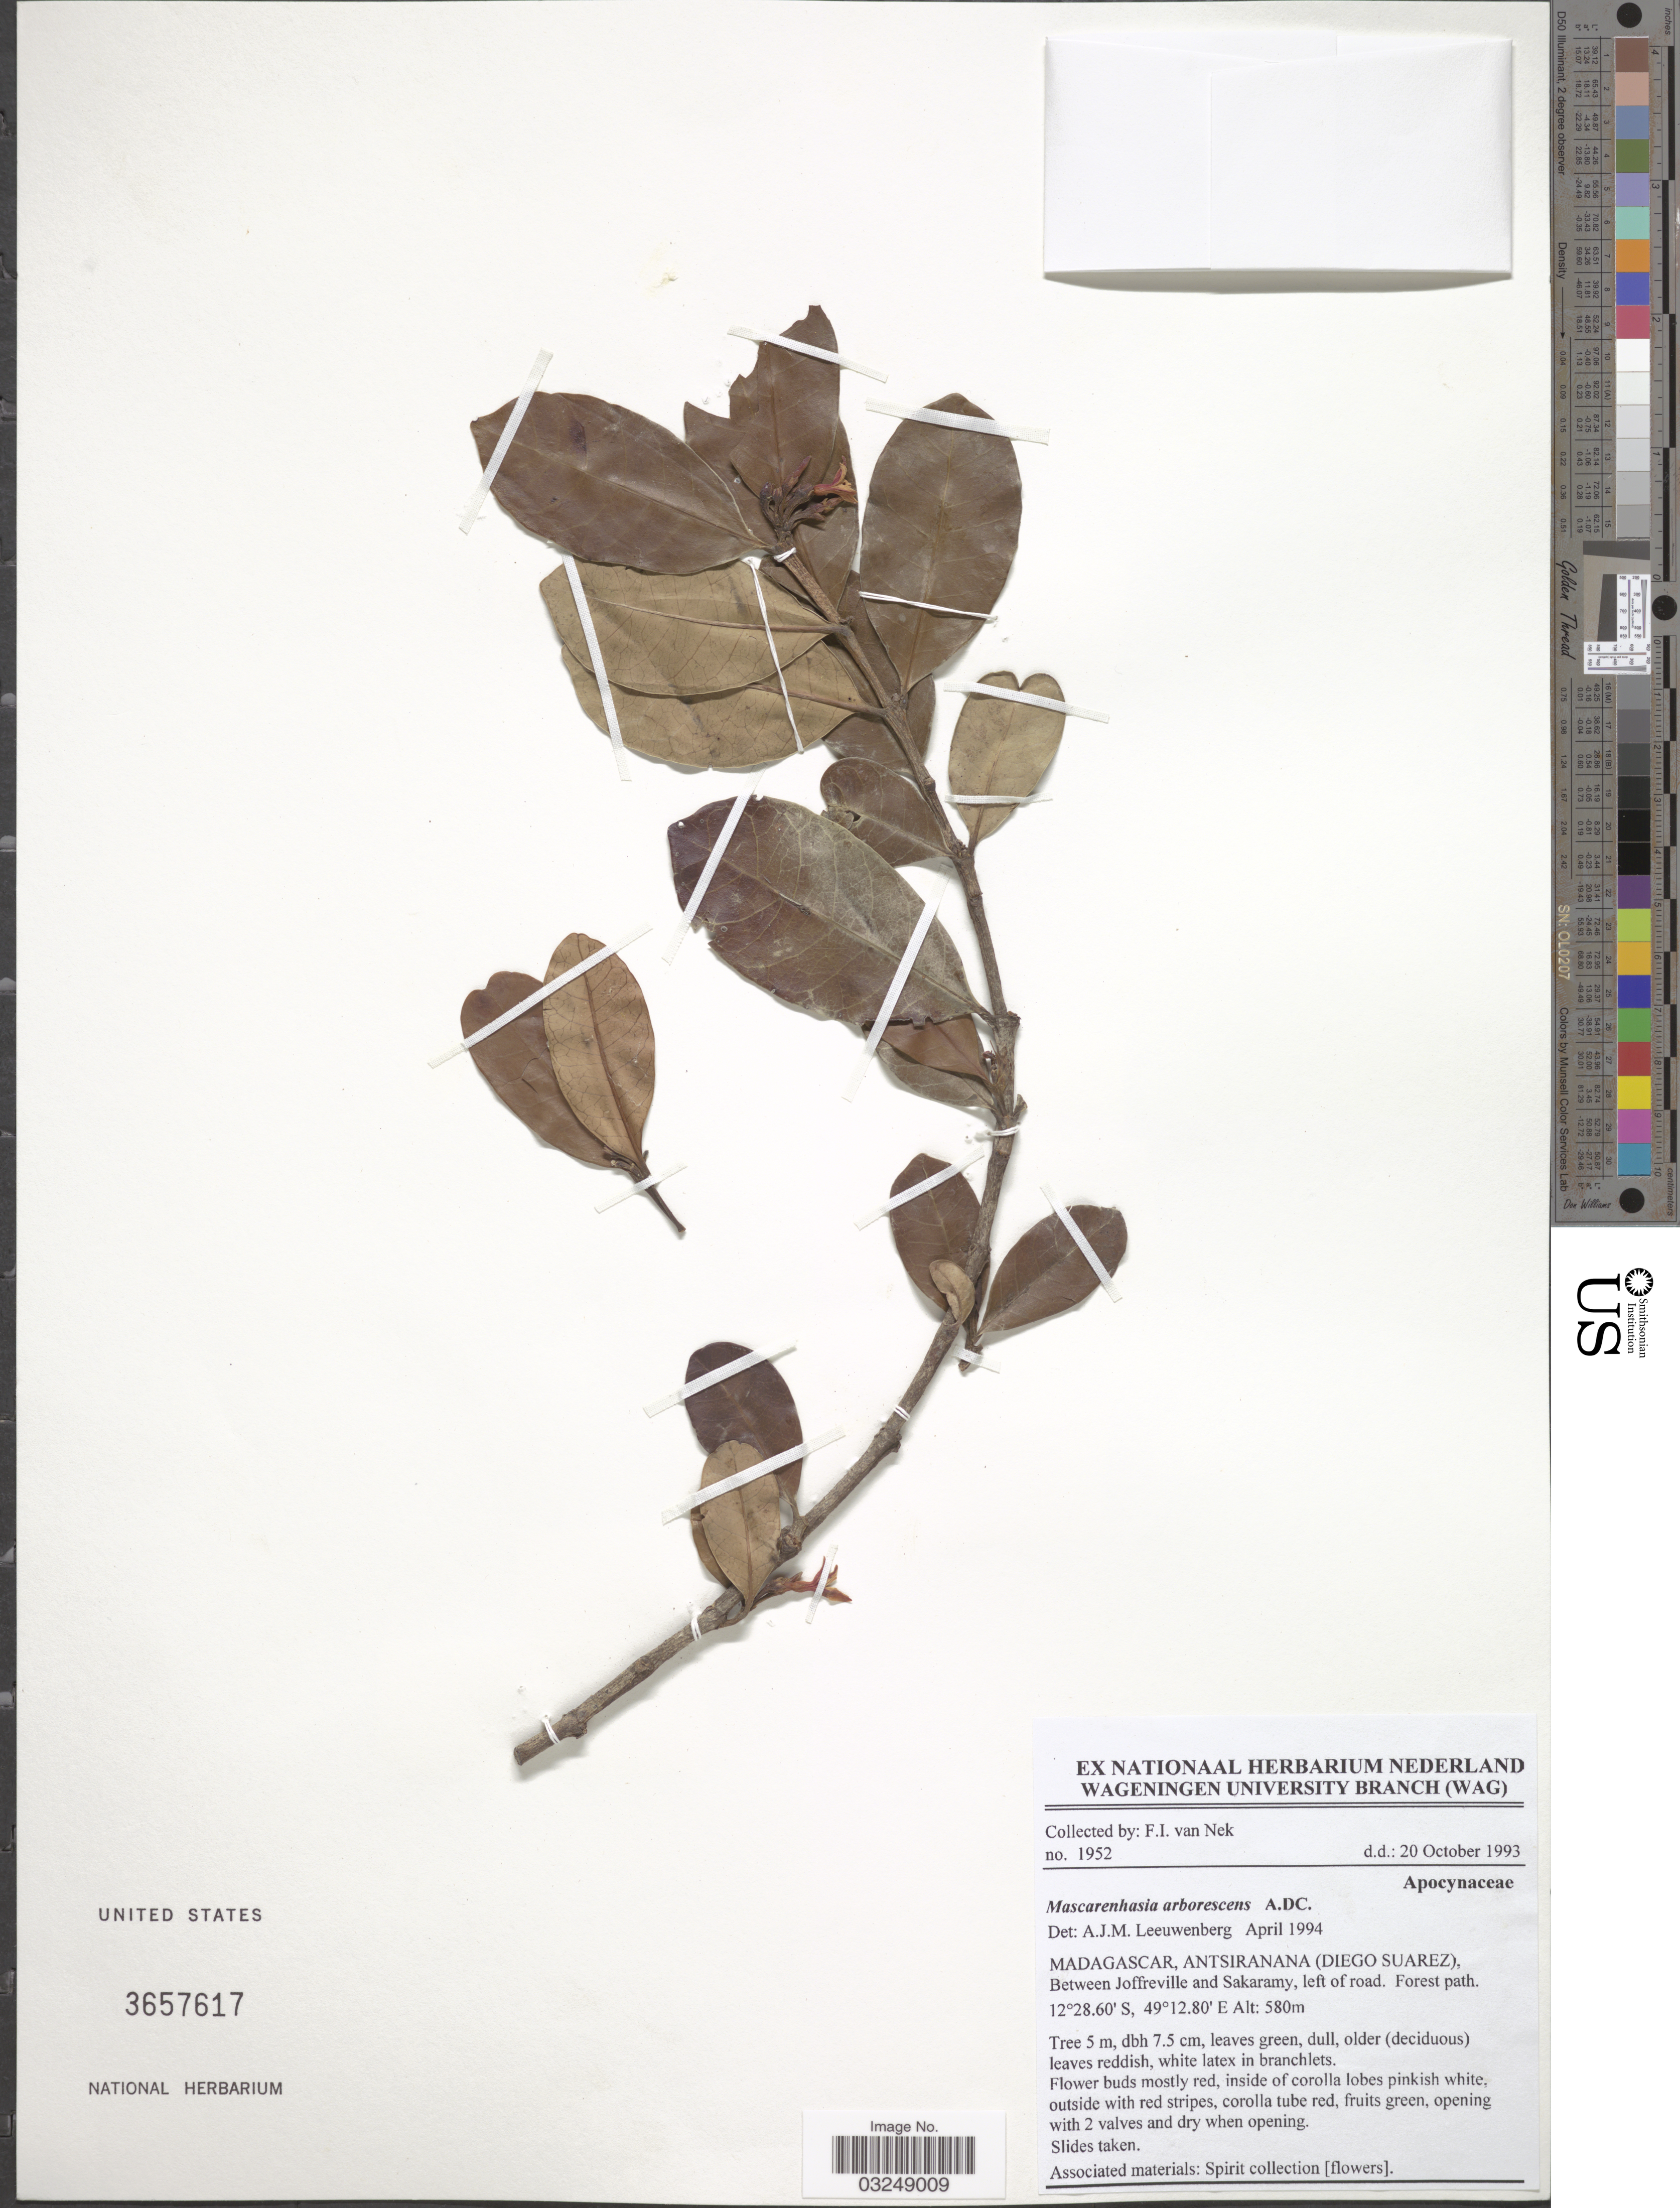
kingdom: Plantae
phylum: Tracheophyta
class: Magnoliopsida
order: Gentianales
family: Apocynaceae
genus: Mascarenhasia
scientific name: Mascarenhasia arborescens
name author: A. DC.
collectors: F. van Nek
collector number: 1952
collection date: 1993-10-20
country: Madagascar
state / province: Diana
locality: (Diego Suarez). Between Joffreville and Sakaramy, left of road. Forest path.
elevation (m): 580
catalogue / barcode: US 3657617